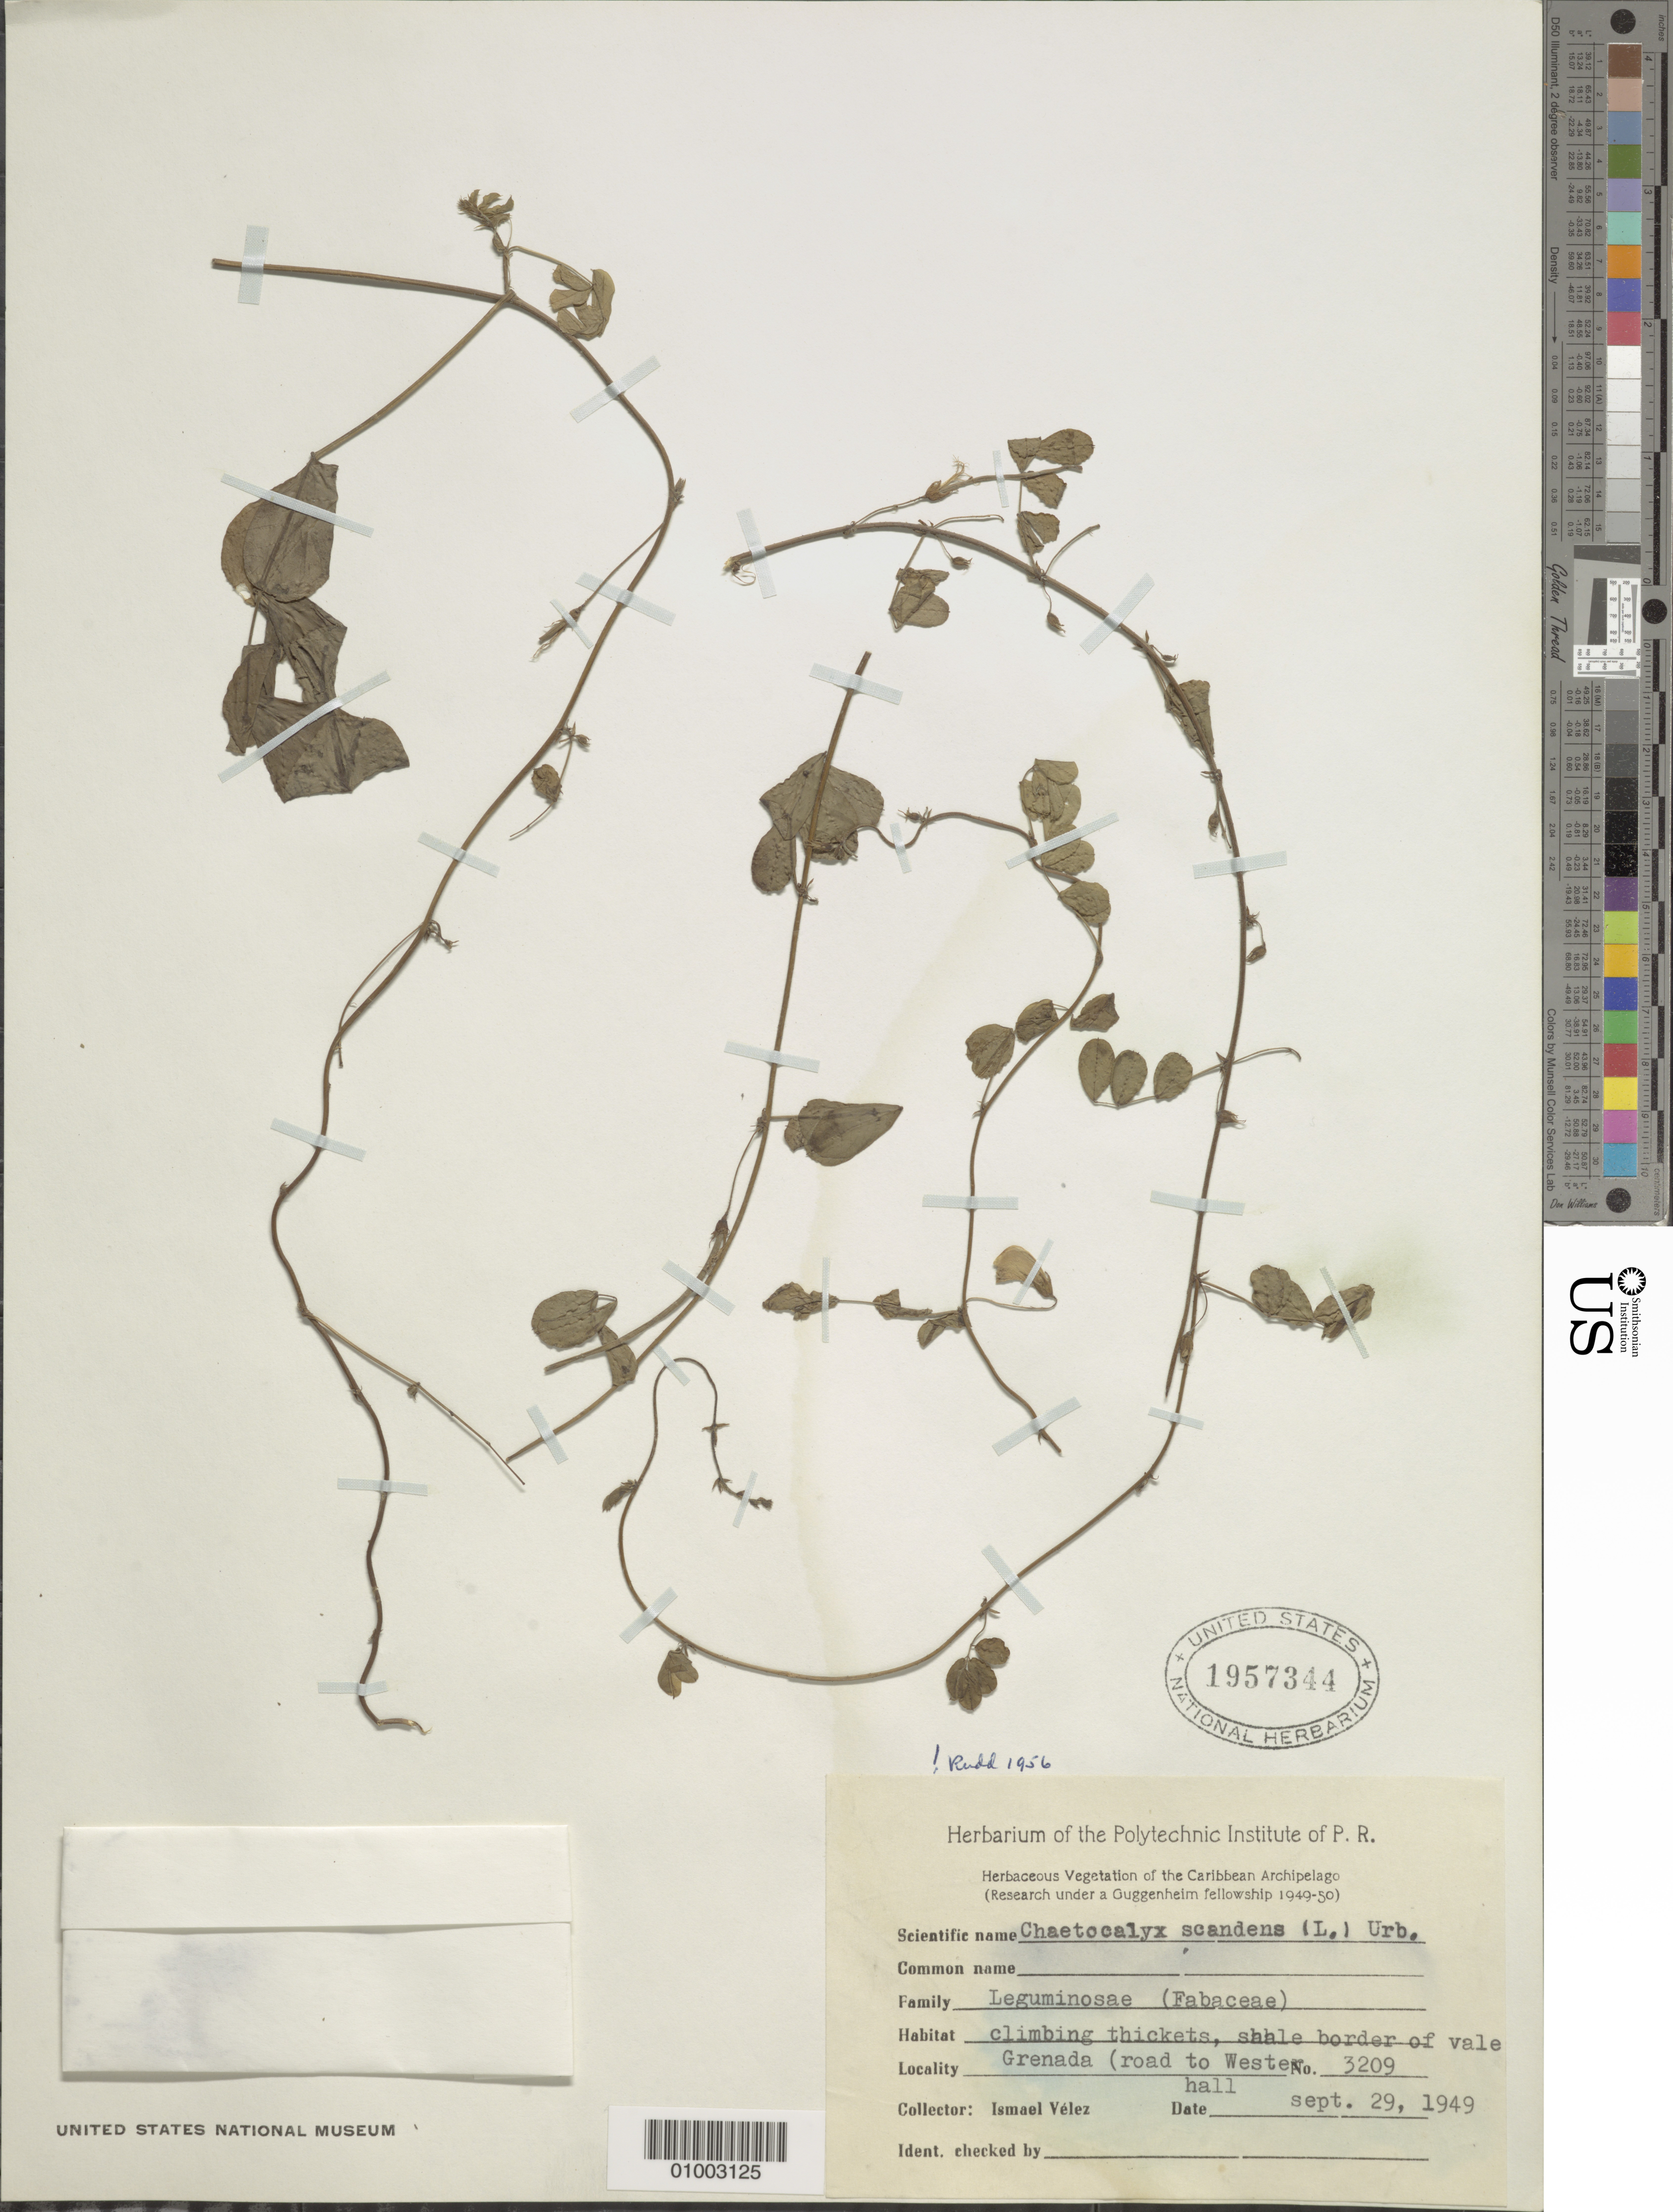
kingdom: Plantae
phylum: Tracheophyta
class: Magnoliopsida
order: Fabales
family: Fabaceae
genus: Chaetocalyx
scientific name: Chaetocalyx scandens var. scandens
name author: (L.) Urb.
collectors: I. Velez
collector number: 3209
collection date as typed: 29 Sep 1949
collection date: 1949-09-29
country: Grenada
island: Grenada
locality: Climbing thickets, shale border of vale along road to Wester Hall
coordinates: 0 N, 0 E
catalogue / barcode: US 1957344